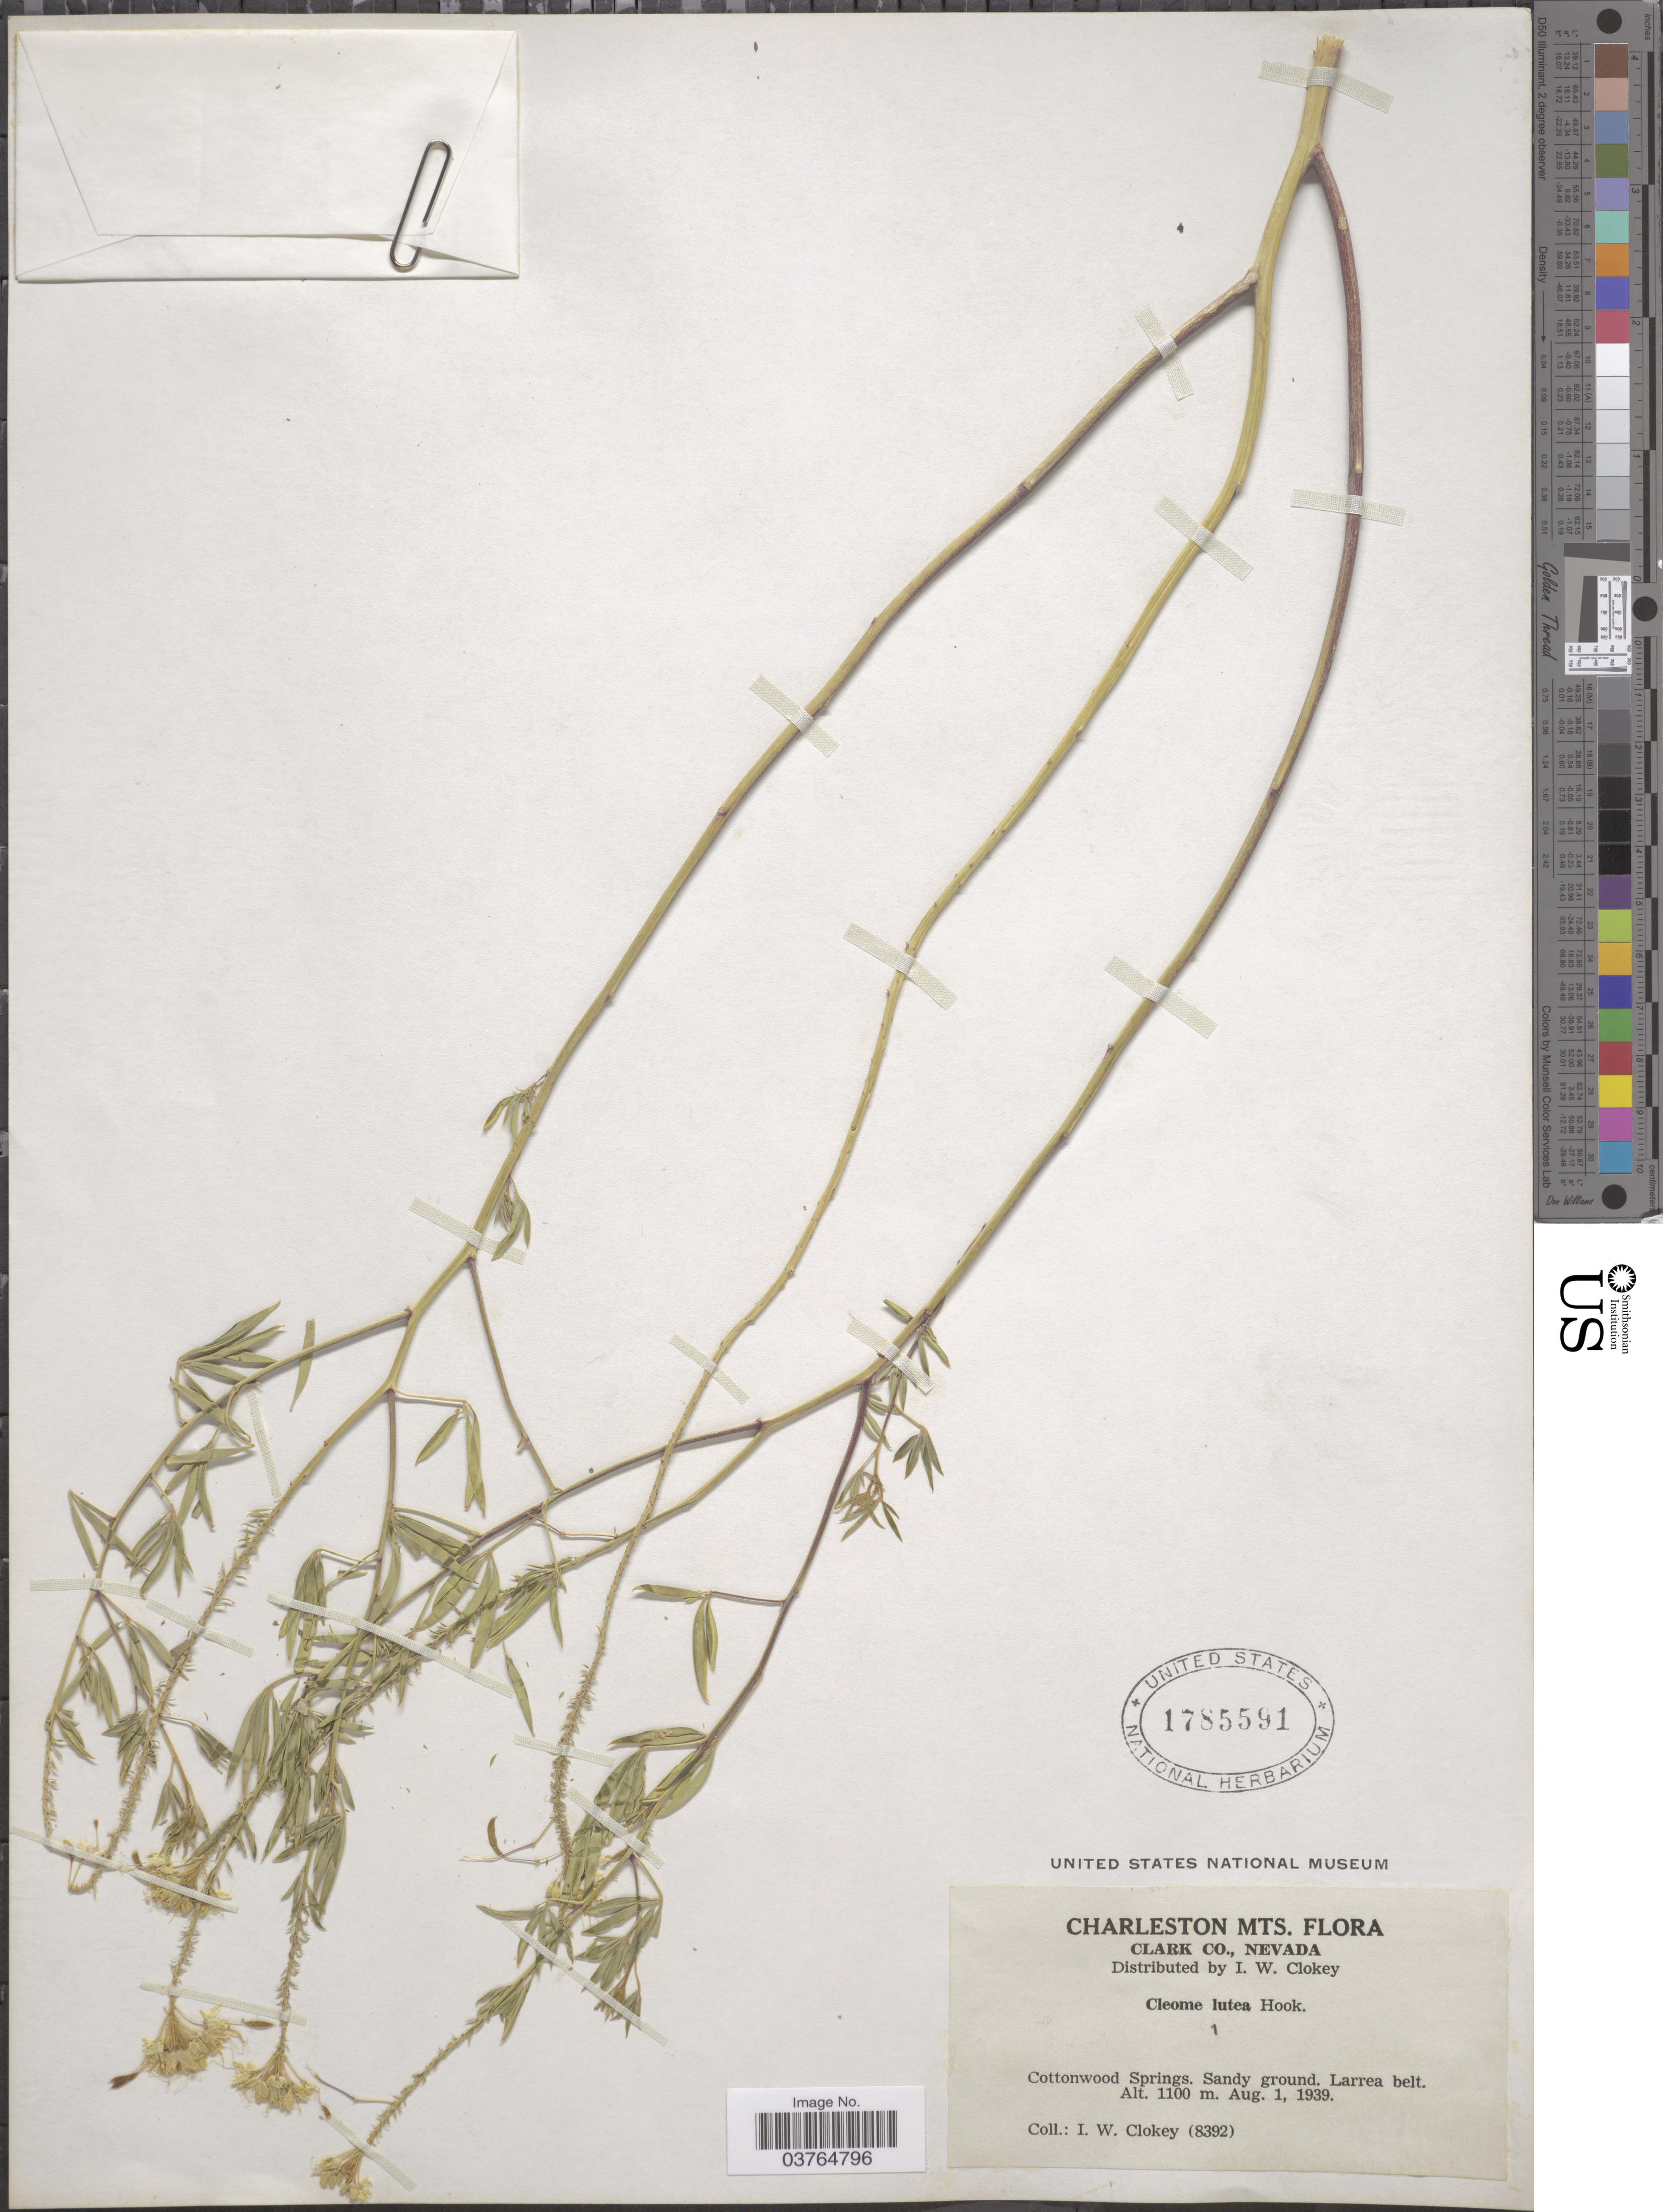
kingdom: Plantae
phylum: Tracheophyta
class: Magnoliopsida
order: Brassicales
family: Cleomaceae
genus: Cleomella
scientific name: Cleomella lutea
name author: (Hook.) Roalson & J.C. Hall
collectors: I. W. Clokey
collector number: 8392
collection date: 1939-08-01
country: United States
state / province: Nevada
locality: Charleston Mts. Clark Co. Cottonwood Springs. Larrea belt.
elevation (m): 1100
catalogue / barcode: US 1785591